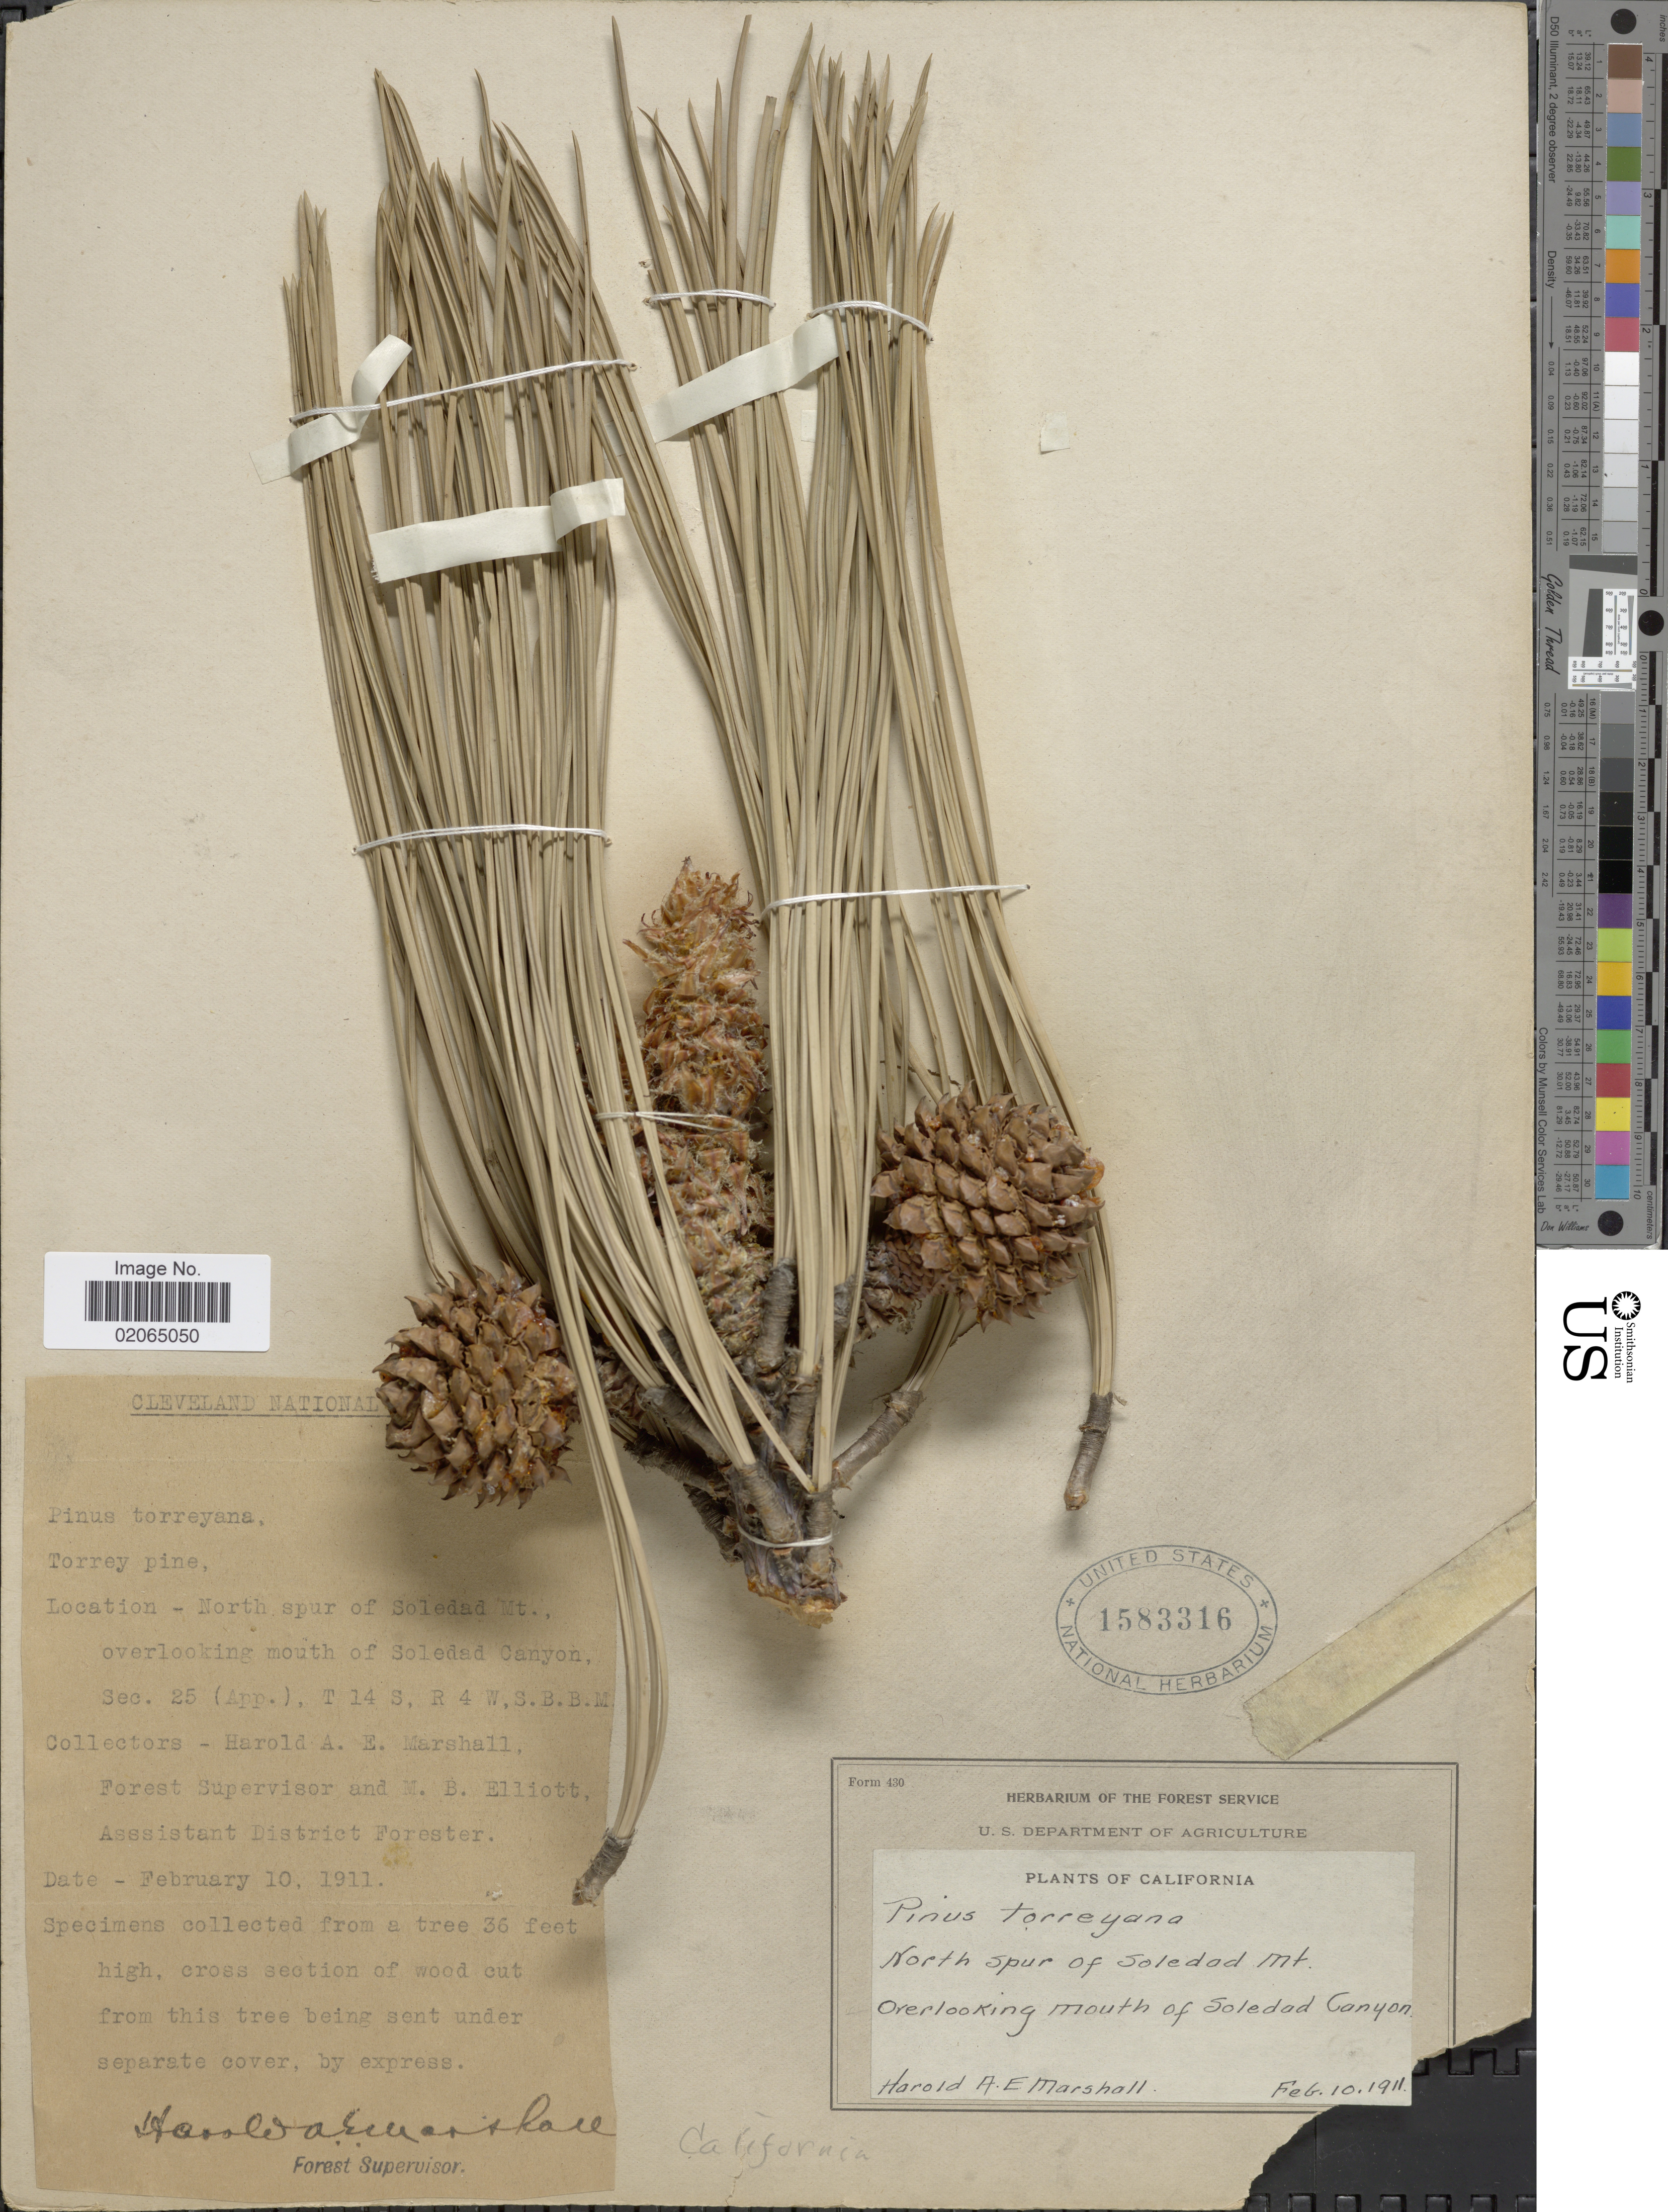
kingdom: Plantae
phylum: Tracheophyta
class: Pinopsida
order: Pinales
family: Pinaceae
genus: Pinus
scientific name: Pinus torreyana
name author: Parry ex Carrière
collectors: H. Marshall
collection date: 1911-02-10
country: United States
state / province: California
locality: North spur of Sledad Mt. Overlooking mouth of Soledad Canyon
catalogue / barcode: US 1583316